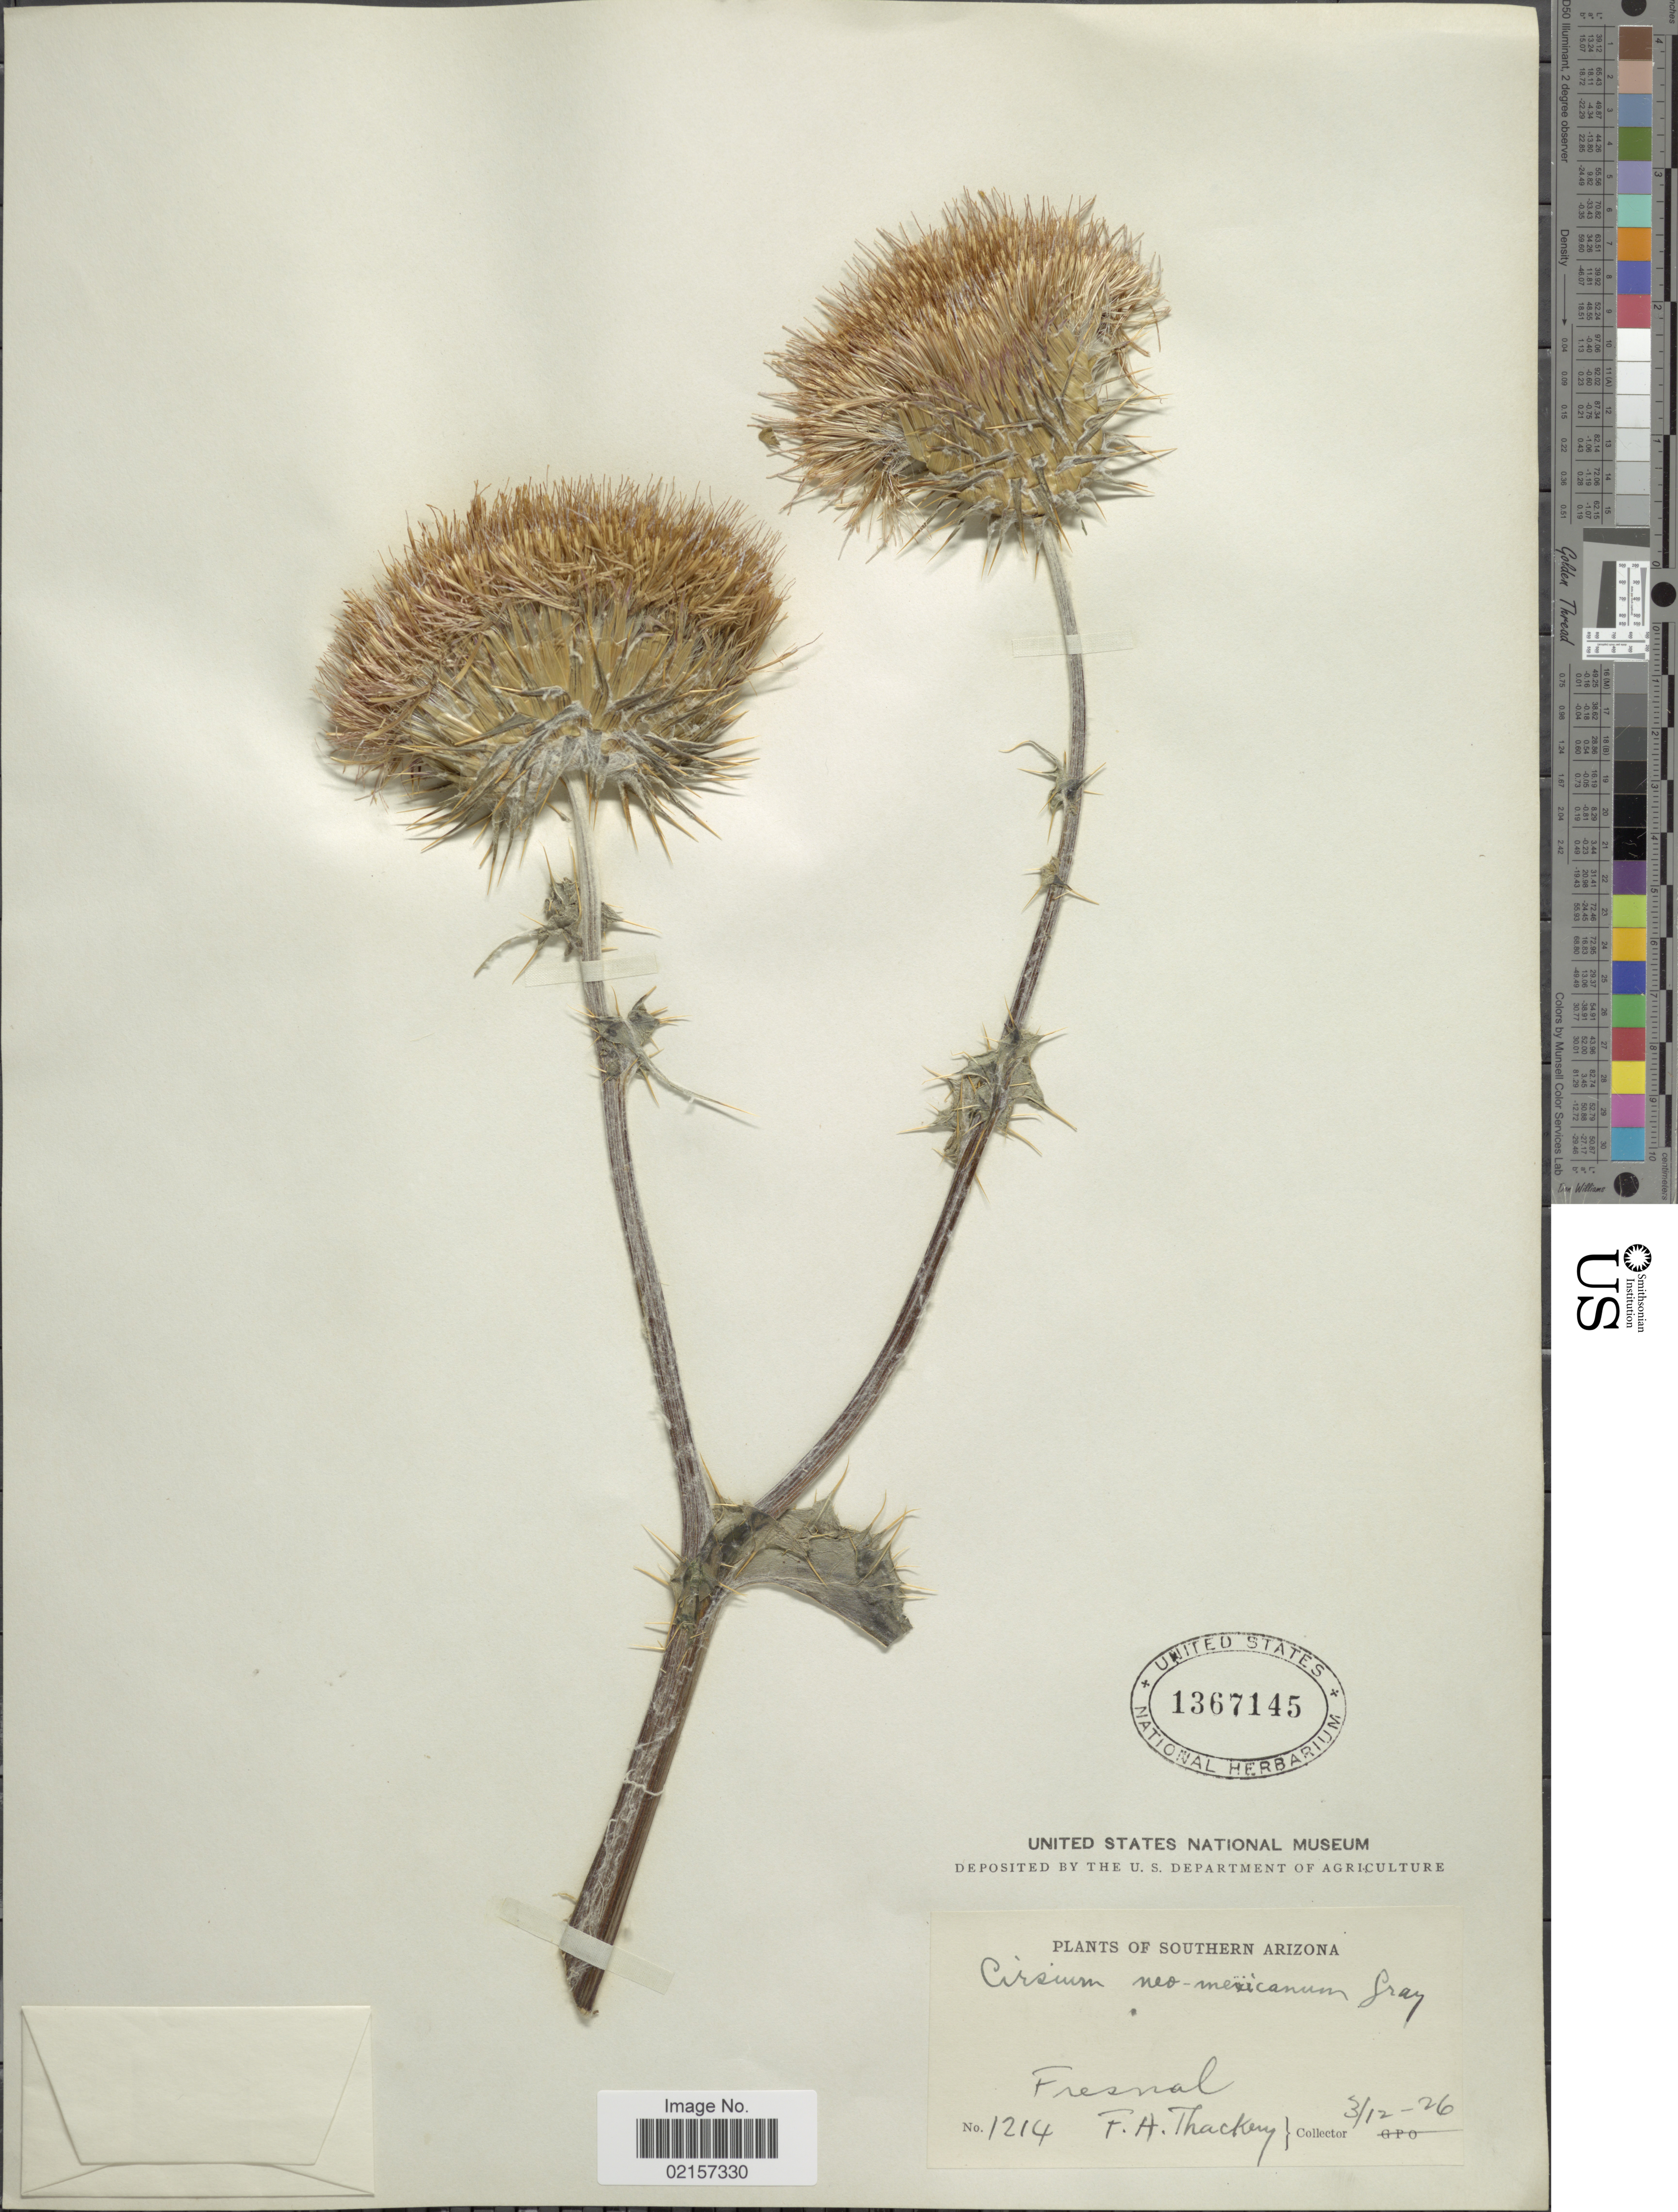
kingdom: Plantae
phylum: Tracheophyta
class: Magnoliopsida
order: Asterales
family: Asteraceae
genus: Cirsium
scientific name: Cirsium neomexicanum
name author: A. Gray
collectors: F. Thackery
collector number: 1214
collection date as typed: Transcribed d/m/y: 12/3/26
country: United States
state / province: Arizona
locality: Southern Arizona, Fresnal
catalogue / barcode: US 1367145